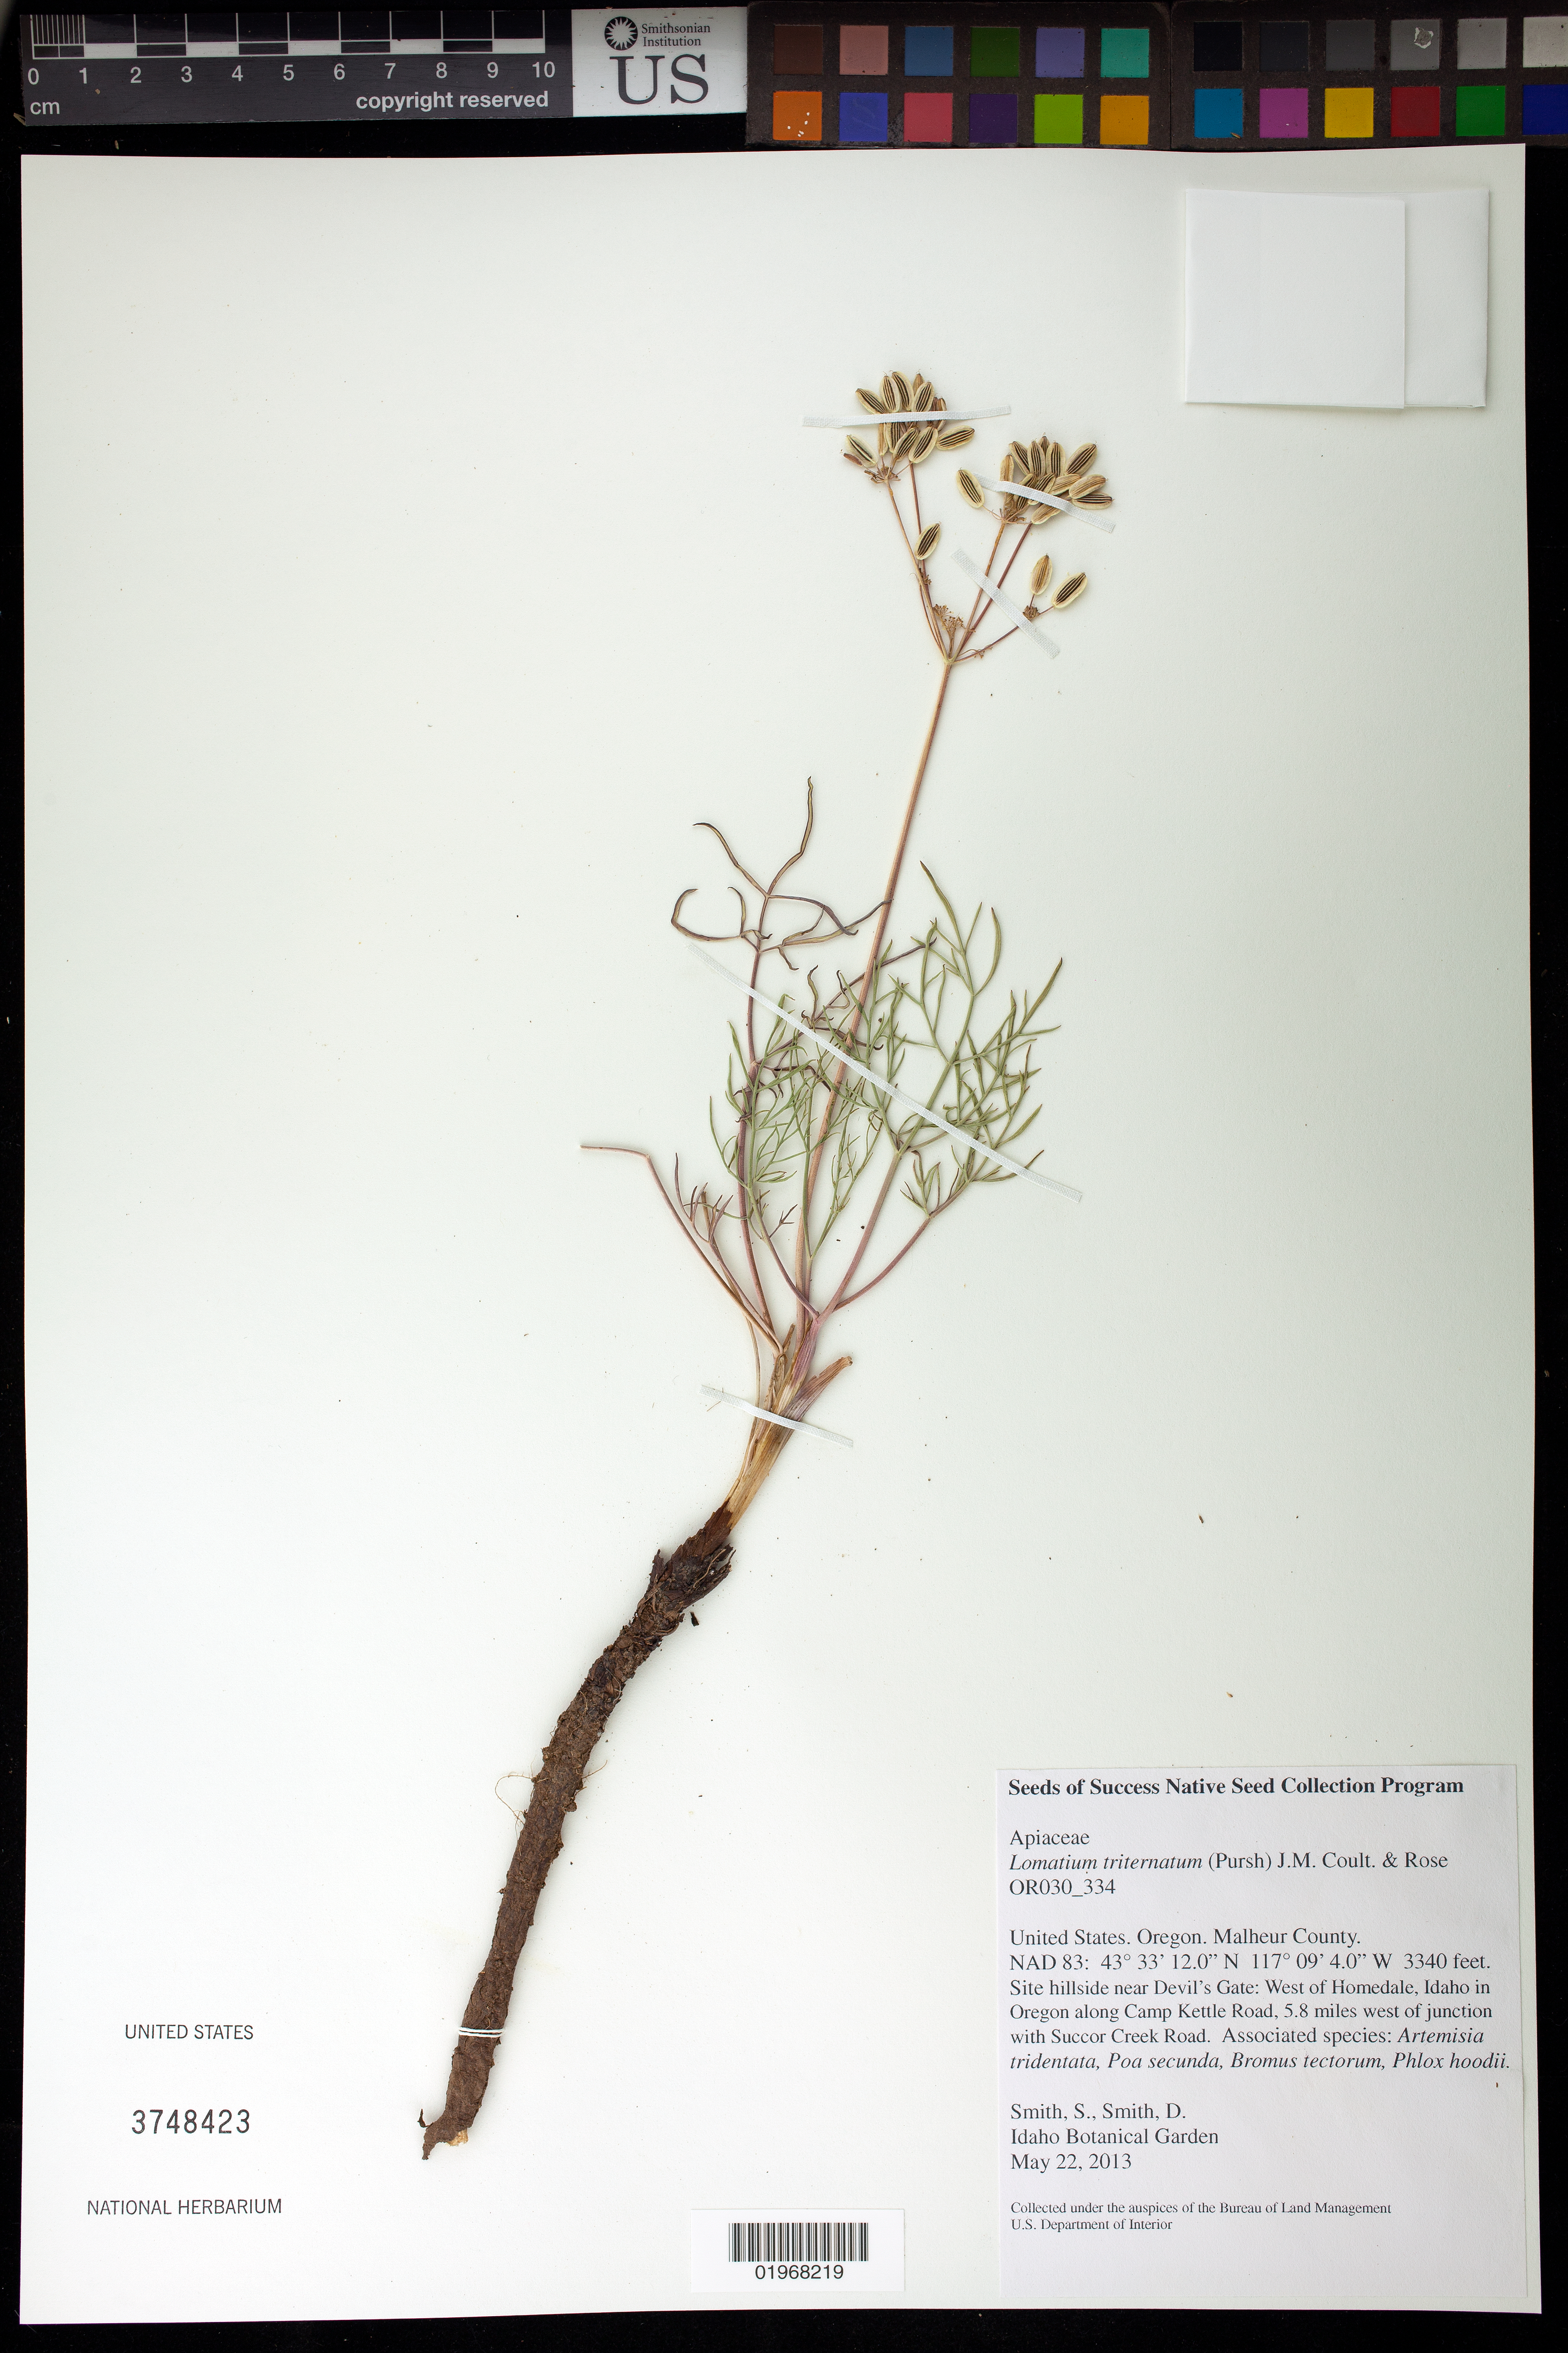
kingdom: Plantae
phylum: Tracheophyta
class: Magnoliopsida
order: Apiales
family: Apiaceae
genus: Lomatium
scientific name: Lomatium triternatum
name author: (Pursh) J.M. Coult. & Rose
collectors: S. Smith & D. Smith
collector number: OR030-334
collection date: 2013-05-22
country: United States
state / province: Oregon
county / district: Malheur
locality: Near Camp Kettle Rd. West of Homedale, 5.8 mi. W of jct with Succor Creek Road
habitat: With Artemisia tridentata, Poa secunda, Bromus tectorum, ect.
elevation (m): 1018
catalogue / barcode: US 3748423